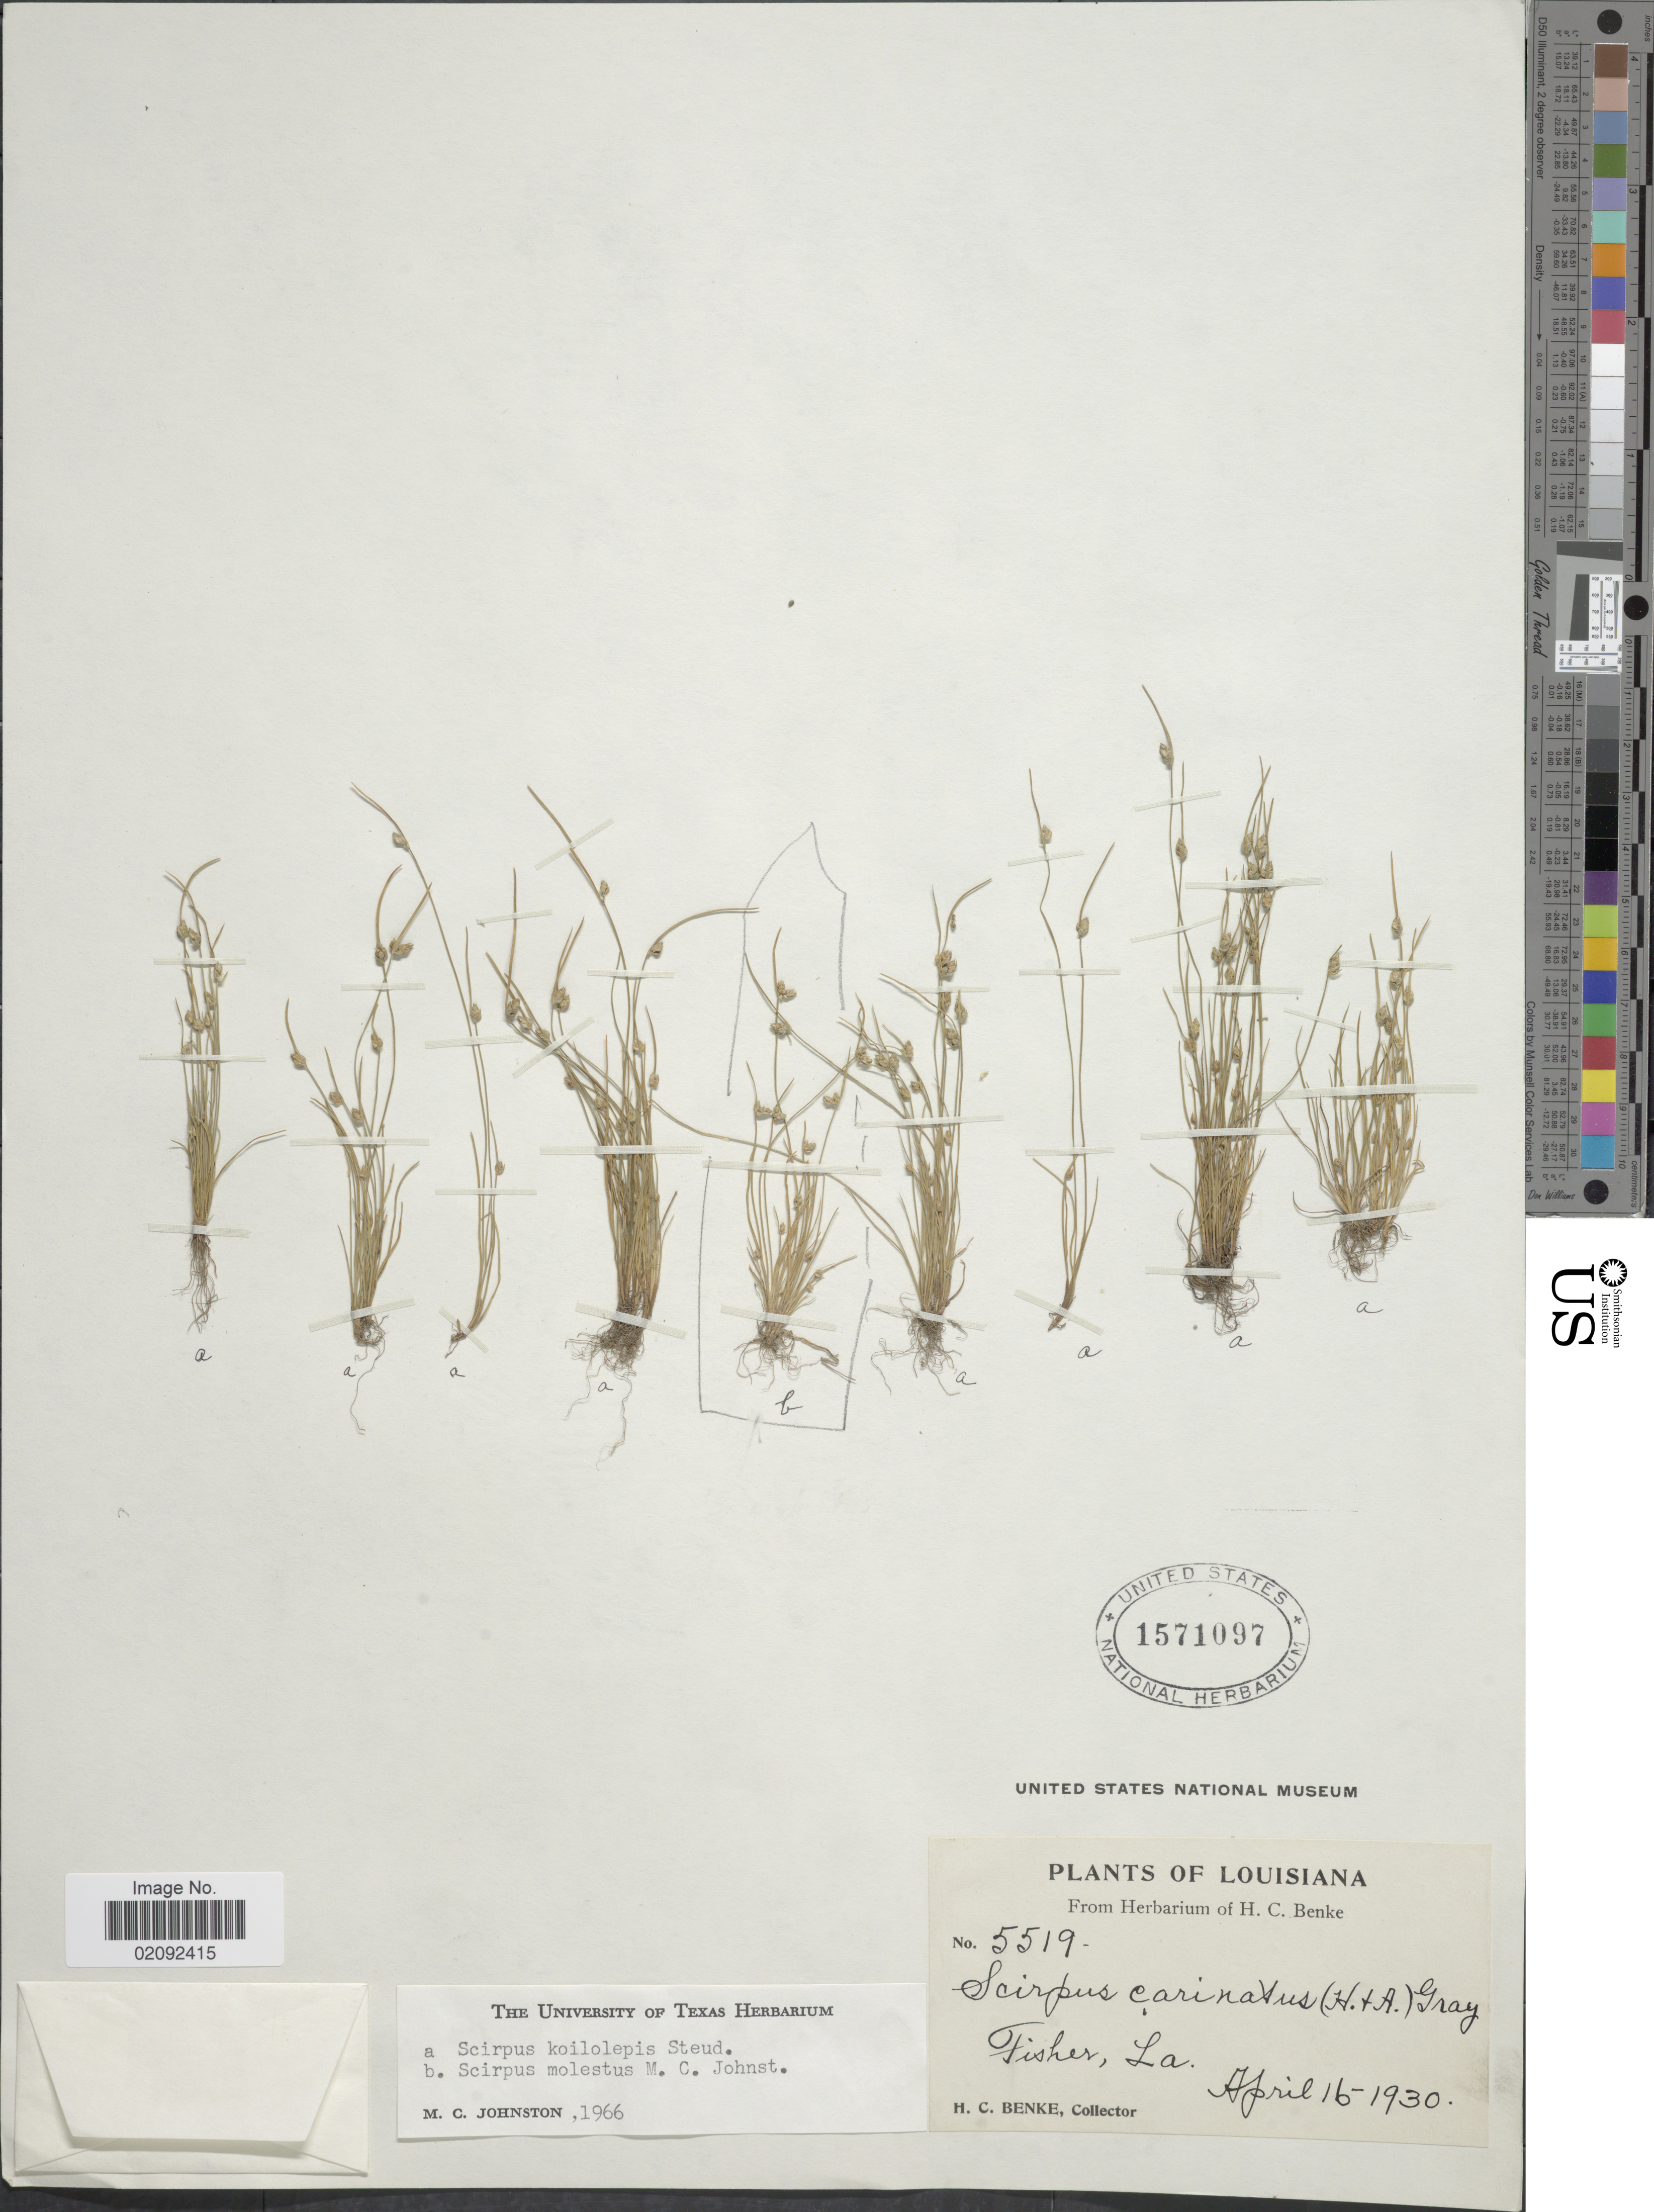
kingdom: Plantae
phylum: Tracheophyta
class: Liliopsida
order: Poales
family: Cyperaceae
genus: Isolepis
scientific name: Isolepis carinata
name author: Hook. & Arn. ex Torr.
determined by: Strong, M. T., (US), Smithsonian Institution - National Museum of Natural History (UNITED STATES)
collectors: H. Benke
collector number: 5519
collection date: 1930-04-16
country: United States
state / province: Louisiana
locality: Fisher.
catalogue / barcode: US 1571097